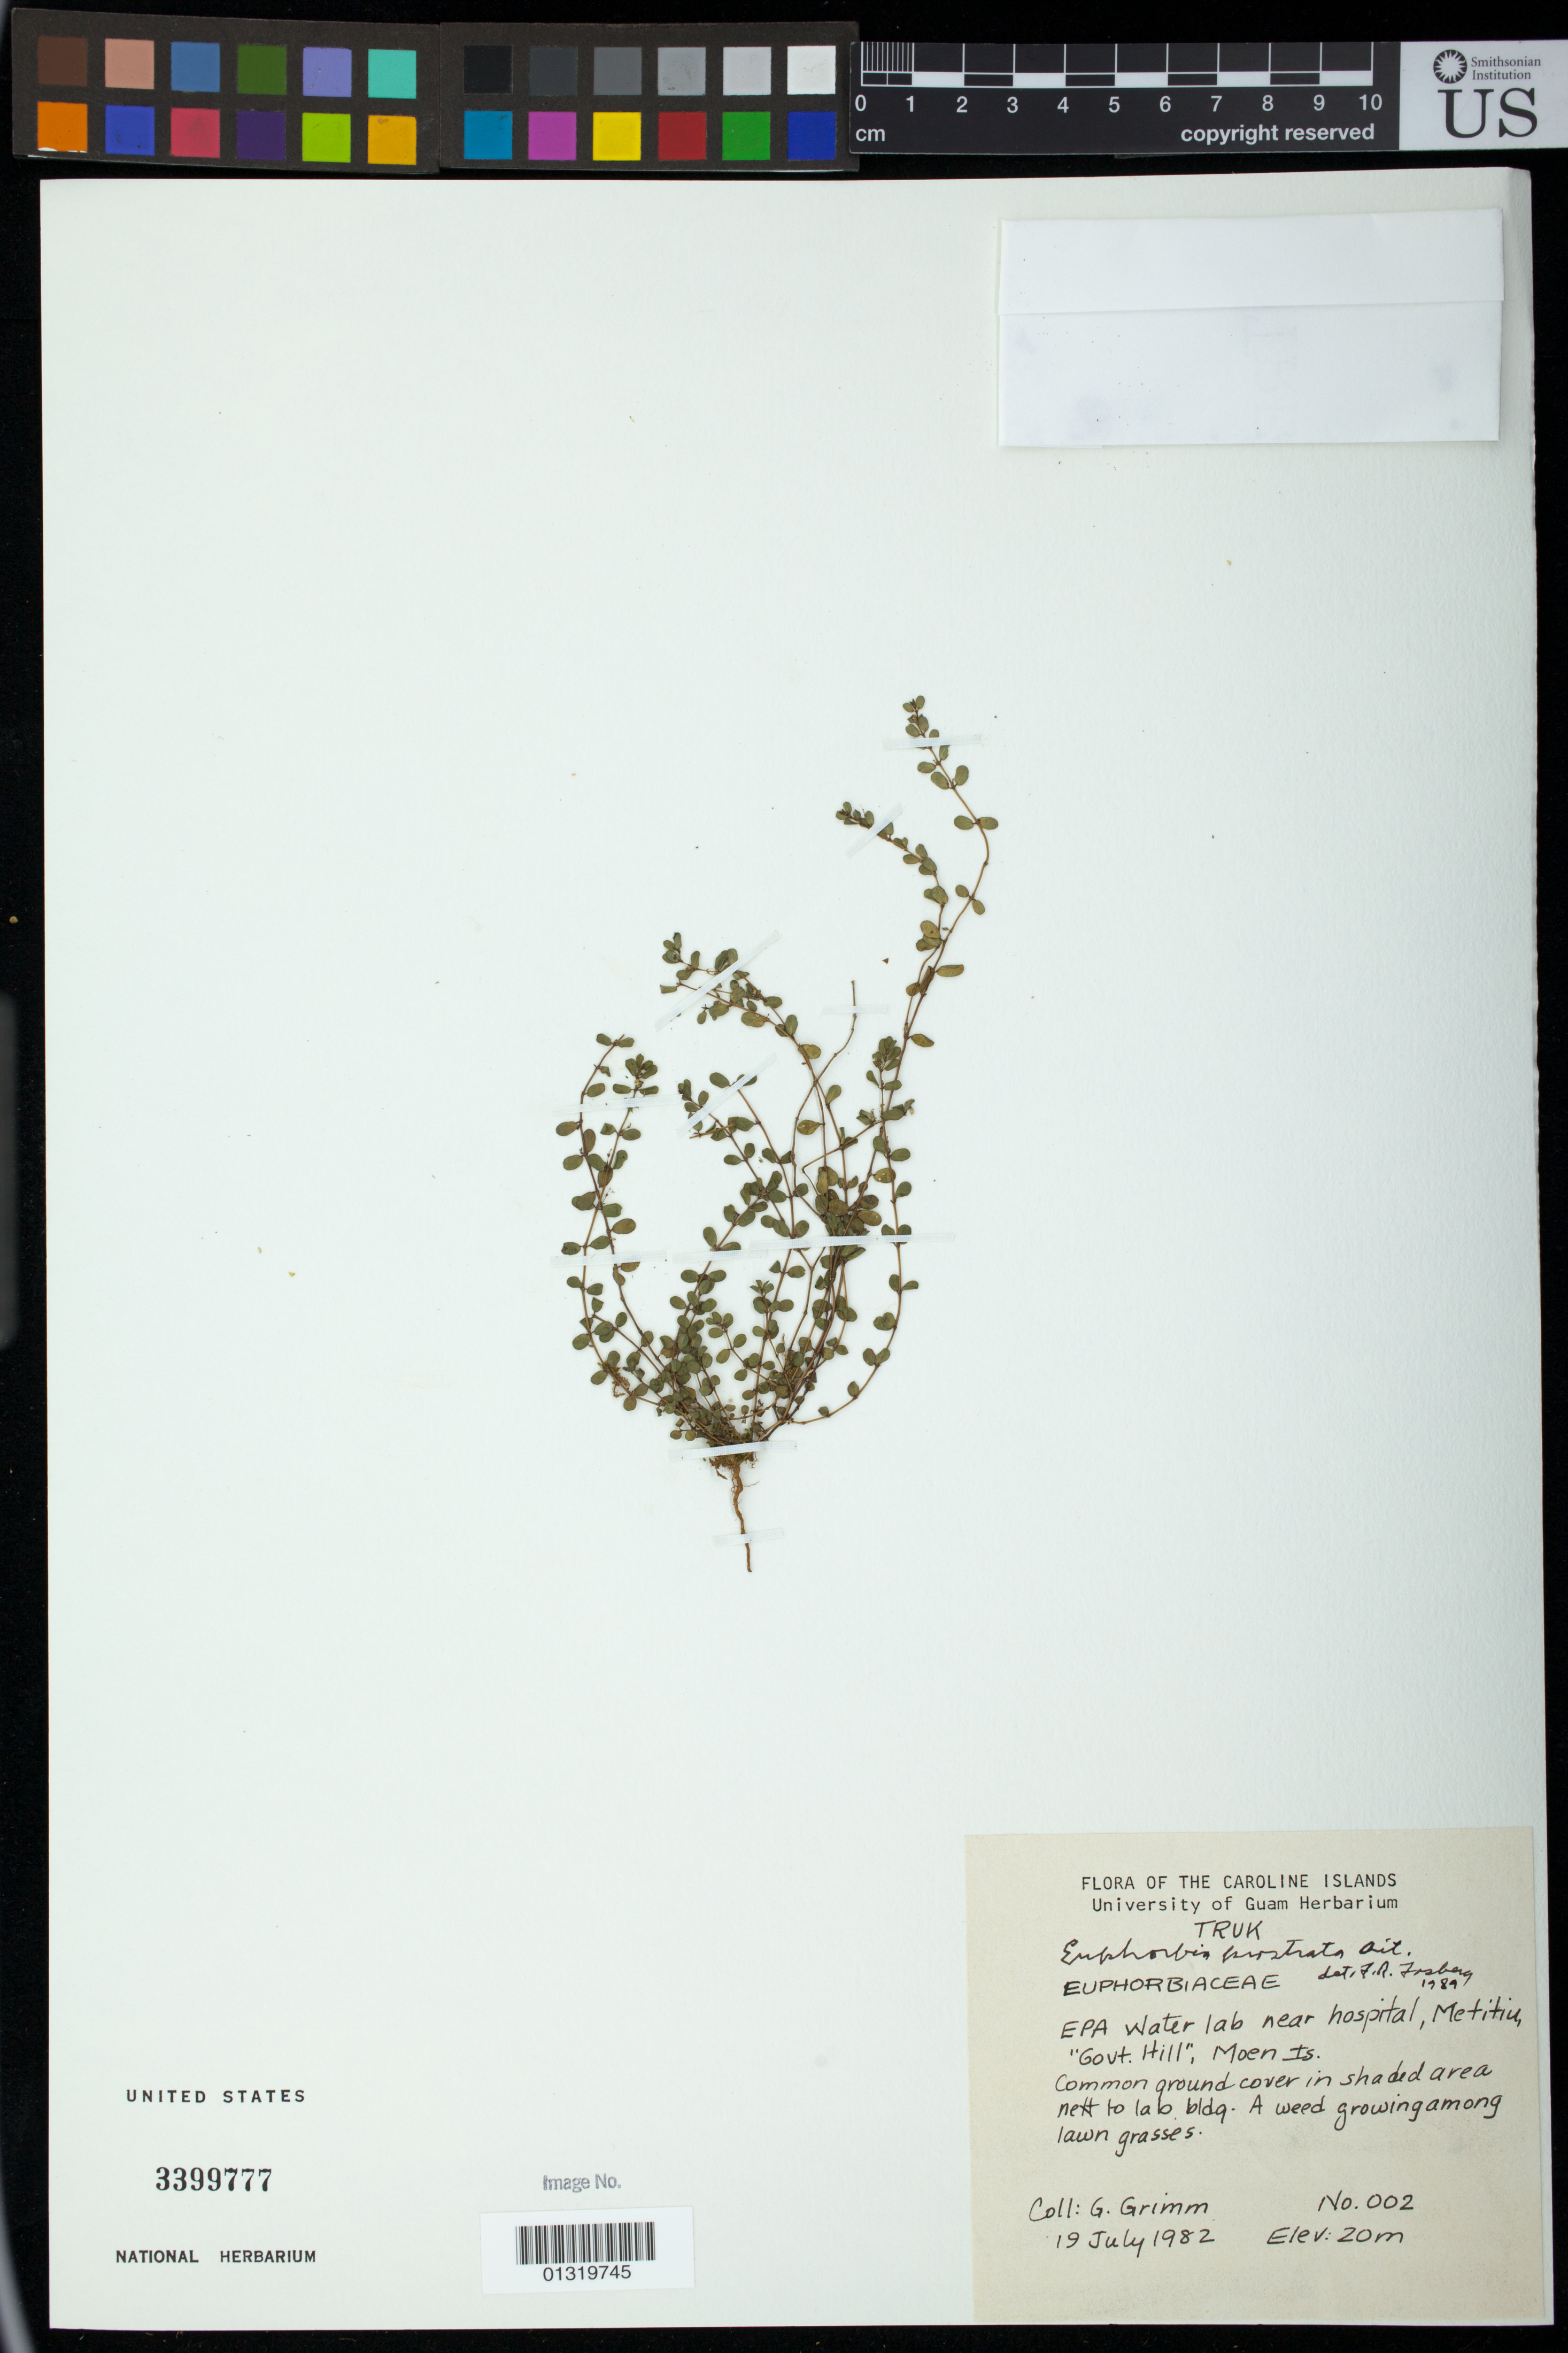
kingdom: Plantae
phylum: Tracheophyta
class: Magnoliopsida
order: Malpighiales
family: Euphorbiaceae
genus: Euphorbia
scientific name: Euphorbia prostrata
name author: Aiton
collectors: G. Grimm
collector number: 002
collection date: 1982-07-19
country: Micronesia, Federated States of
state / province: Truk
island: Moen [Wono]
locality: EPA Water Lab near hospital, Metitiu [Mechitiw], "Govt. Hill", Moen [Weno] Is.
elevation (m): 20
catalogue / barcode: US 3399777